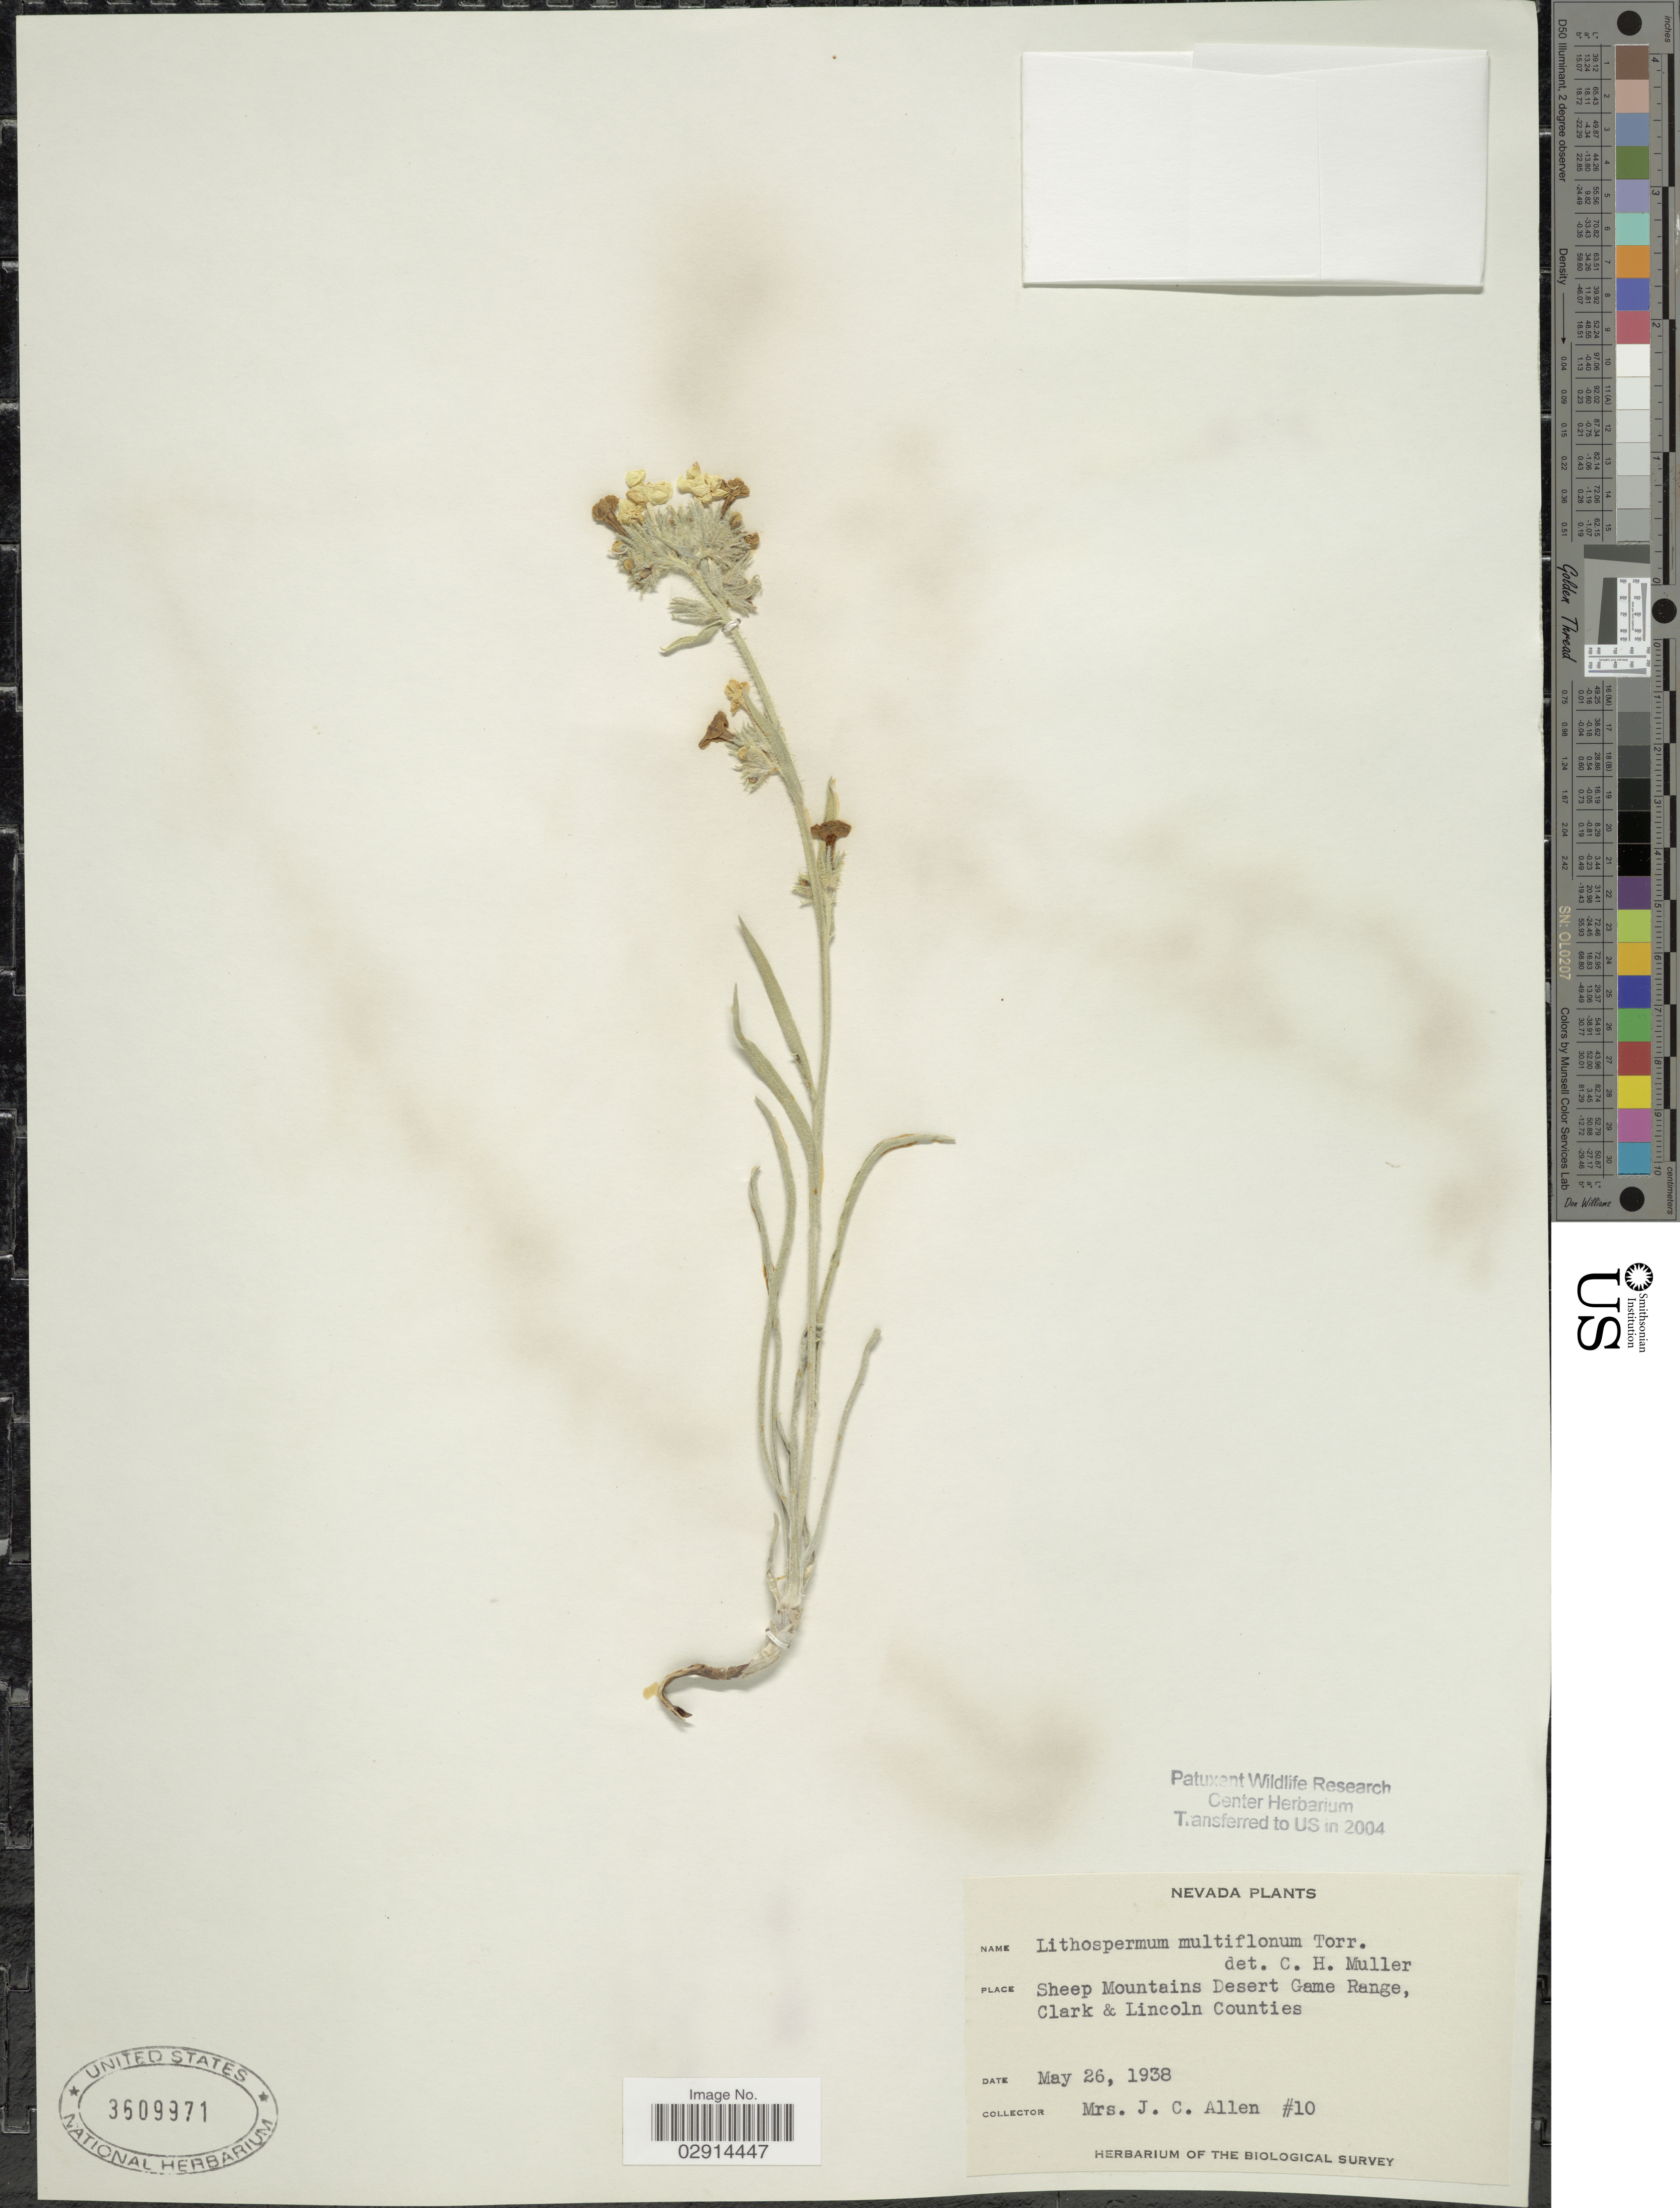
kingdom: Plantae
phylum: Tracheophyta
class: Magnoliopsida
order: Boraginales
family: Boraginaceae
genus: Lithospermum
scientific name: Lithospermum multiflorum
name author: Torr. ex A. Gray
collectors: Mrs. J. C. Allen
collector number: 10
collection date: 1938-05-26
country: United States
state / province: Nevada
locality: Sheep Mountains Desert Game Range, Clark & Lincoln Counties.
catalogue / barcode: US 3609971